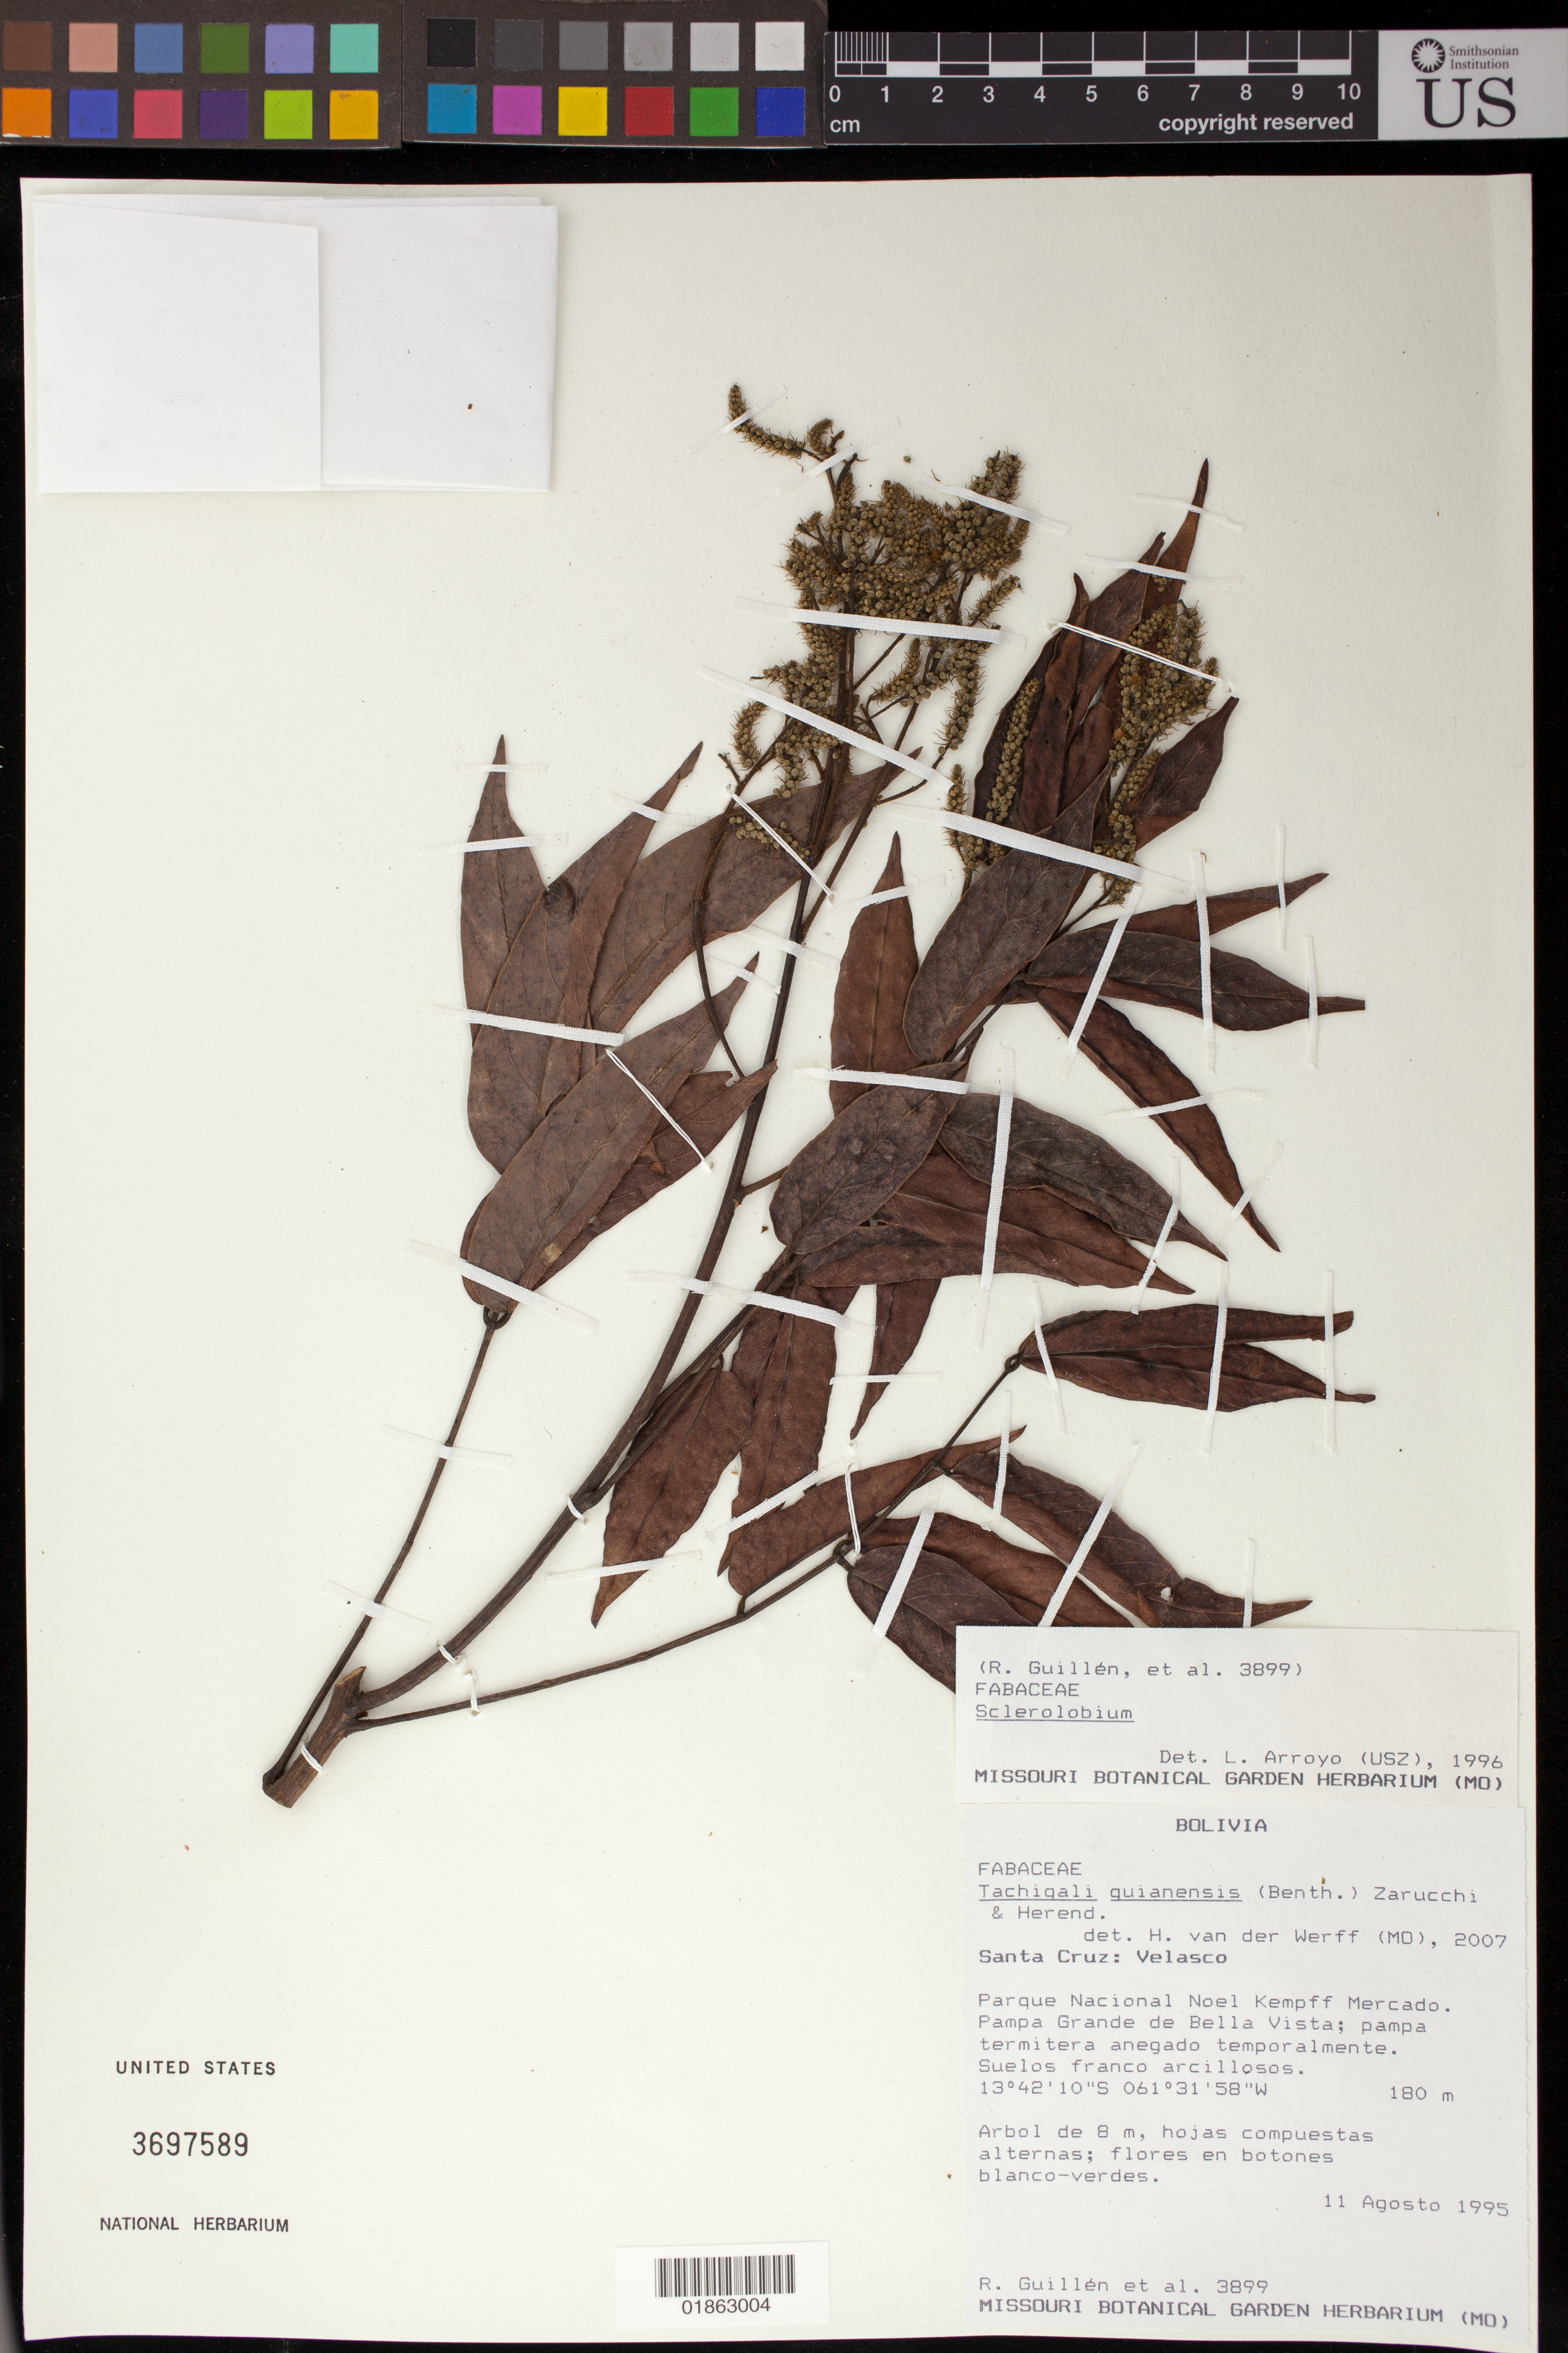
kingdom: Plantae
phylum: Tracheophyta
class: Magnoliopsida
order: Fabales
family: Fabaceae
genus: Tachigali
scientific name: Tachigali guianensis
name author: (Benth.) Zarucchi & Herend.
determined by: van der Werff, H. H.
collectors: R. Guillén V. & et al.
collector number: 3899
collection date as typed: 11 Aug 1995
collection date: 1995-08-11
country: Bolivia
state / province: Santa Cruz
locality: Velasco Province: Parque Nacional Noel Kampff Mercado. Pampa Grande de Bella Vista.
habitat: Pampa termitera anegado temporalmente. Suelos franco arcillosos.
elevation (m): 180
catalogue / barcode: US 3697589